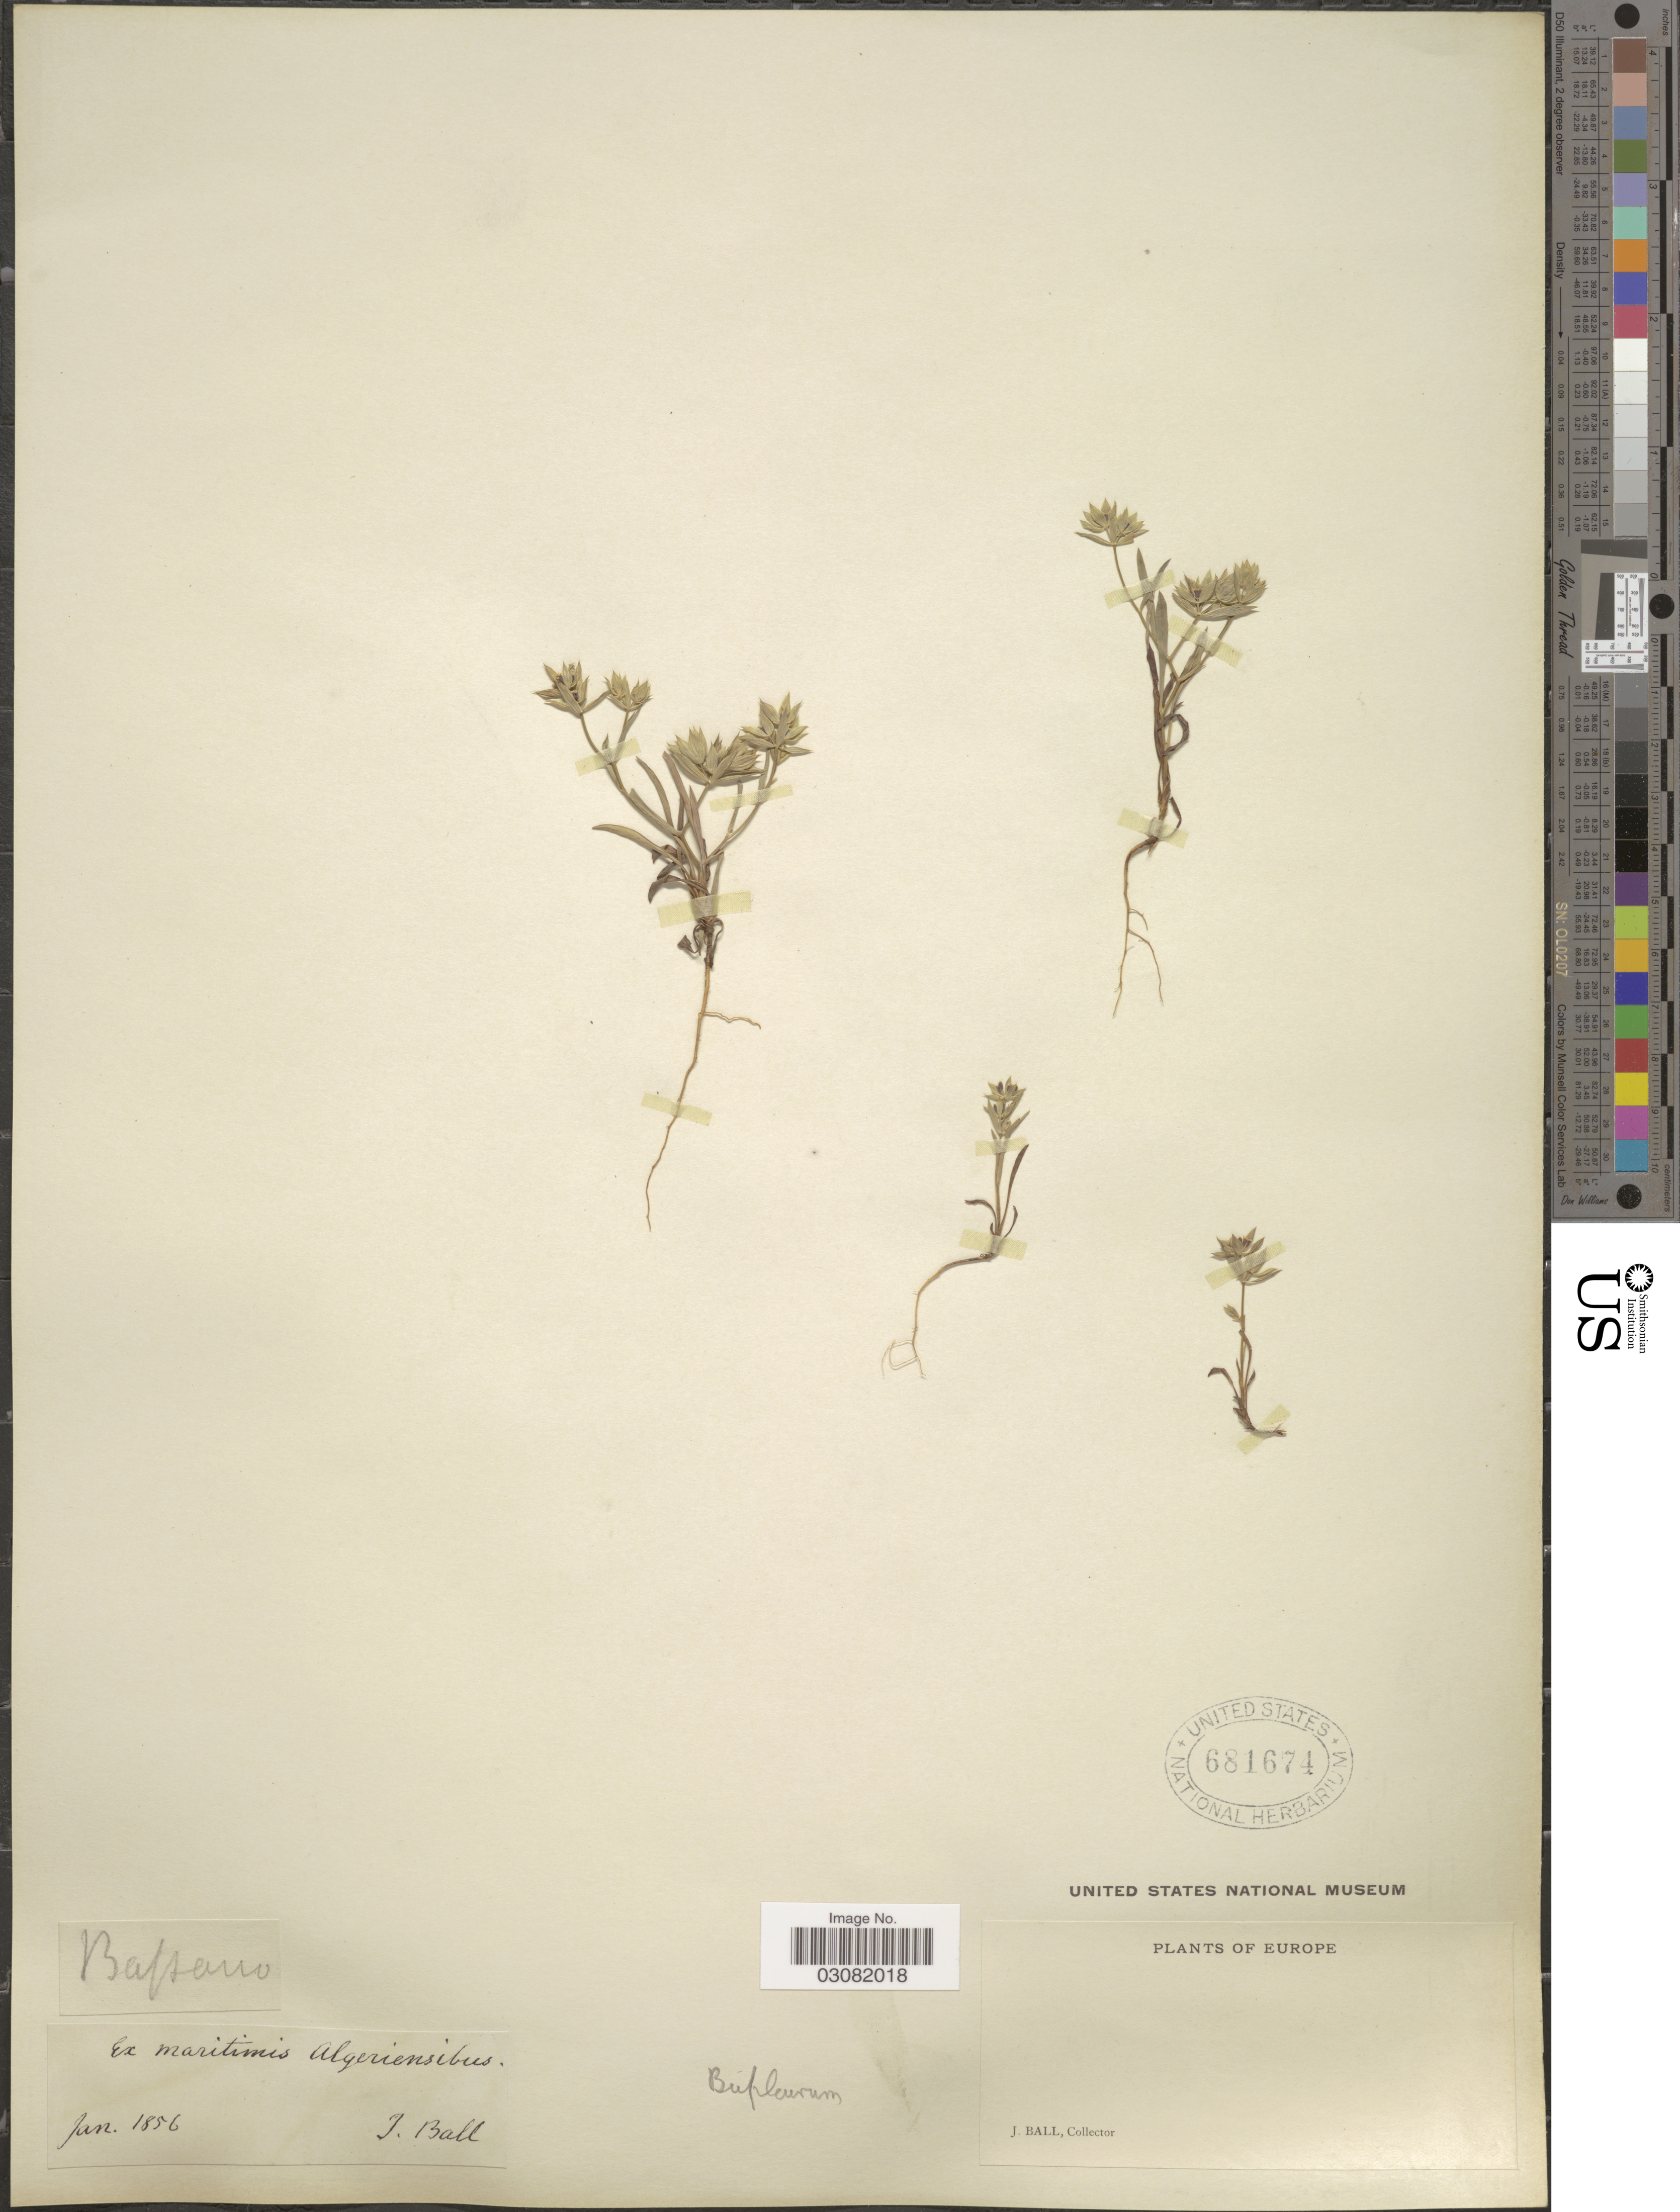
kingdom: Plantae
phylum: Tracheophyta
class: Magnoliopsida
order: Apiales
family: Apiaceae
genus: Bupleurum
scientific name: Bupleurum sp.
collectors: J. Ball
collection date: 1856-01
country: Algeria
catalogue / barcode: US 681674